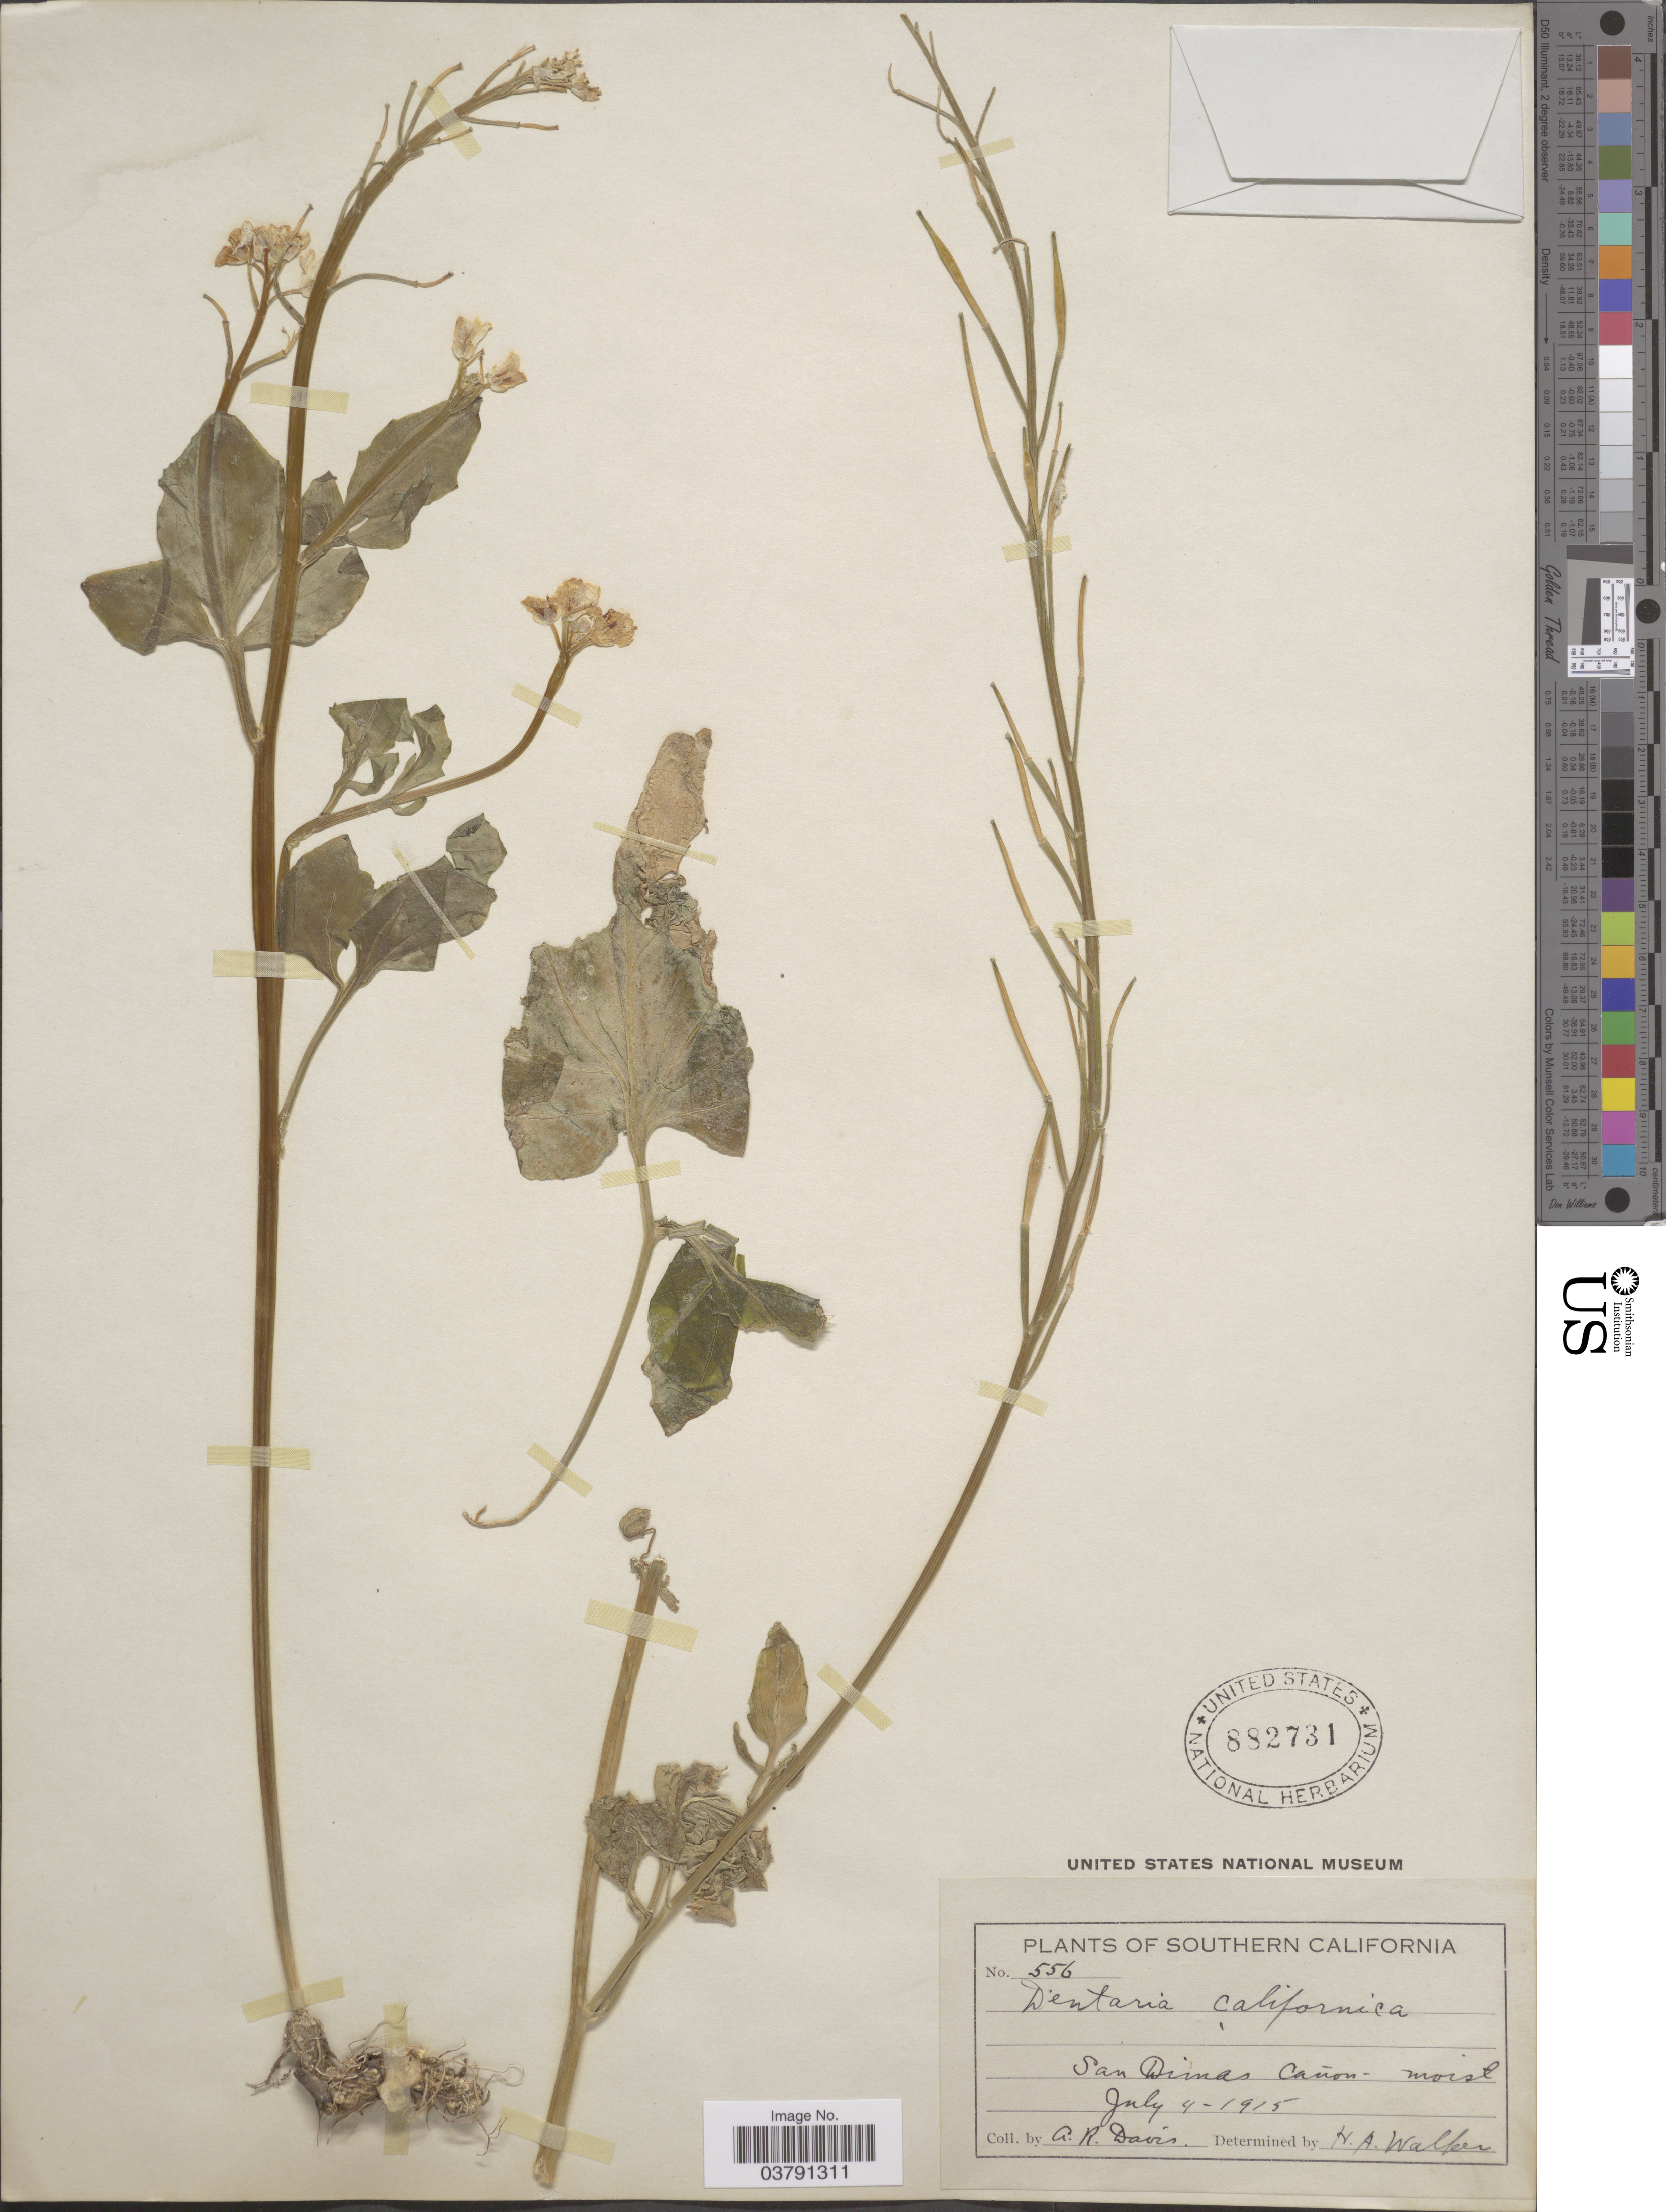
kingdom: Plantae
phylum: Tracheophyta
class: Magnoliopsida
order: Brassicales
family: Brassicaceae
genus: Dentaria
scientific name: Dentaria californica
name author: Nutt.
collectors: A. Davis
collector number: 556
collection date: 1915-07-04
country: United States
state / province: California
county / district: Los Angeles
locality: Southern California. San Dimas Cañon- moist.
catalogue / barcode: US 882731